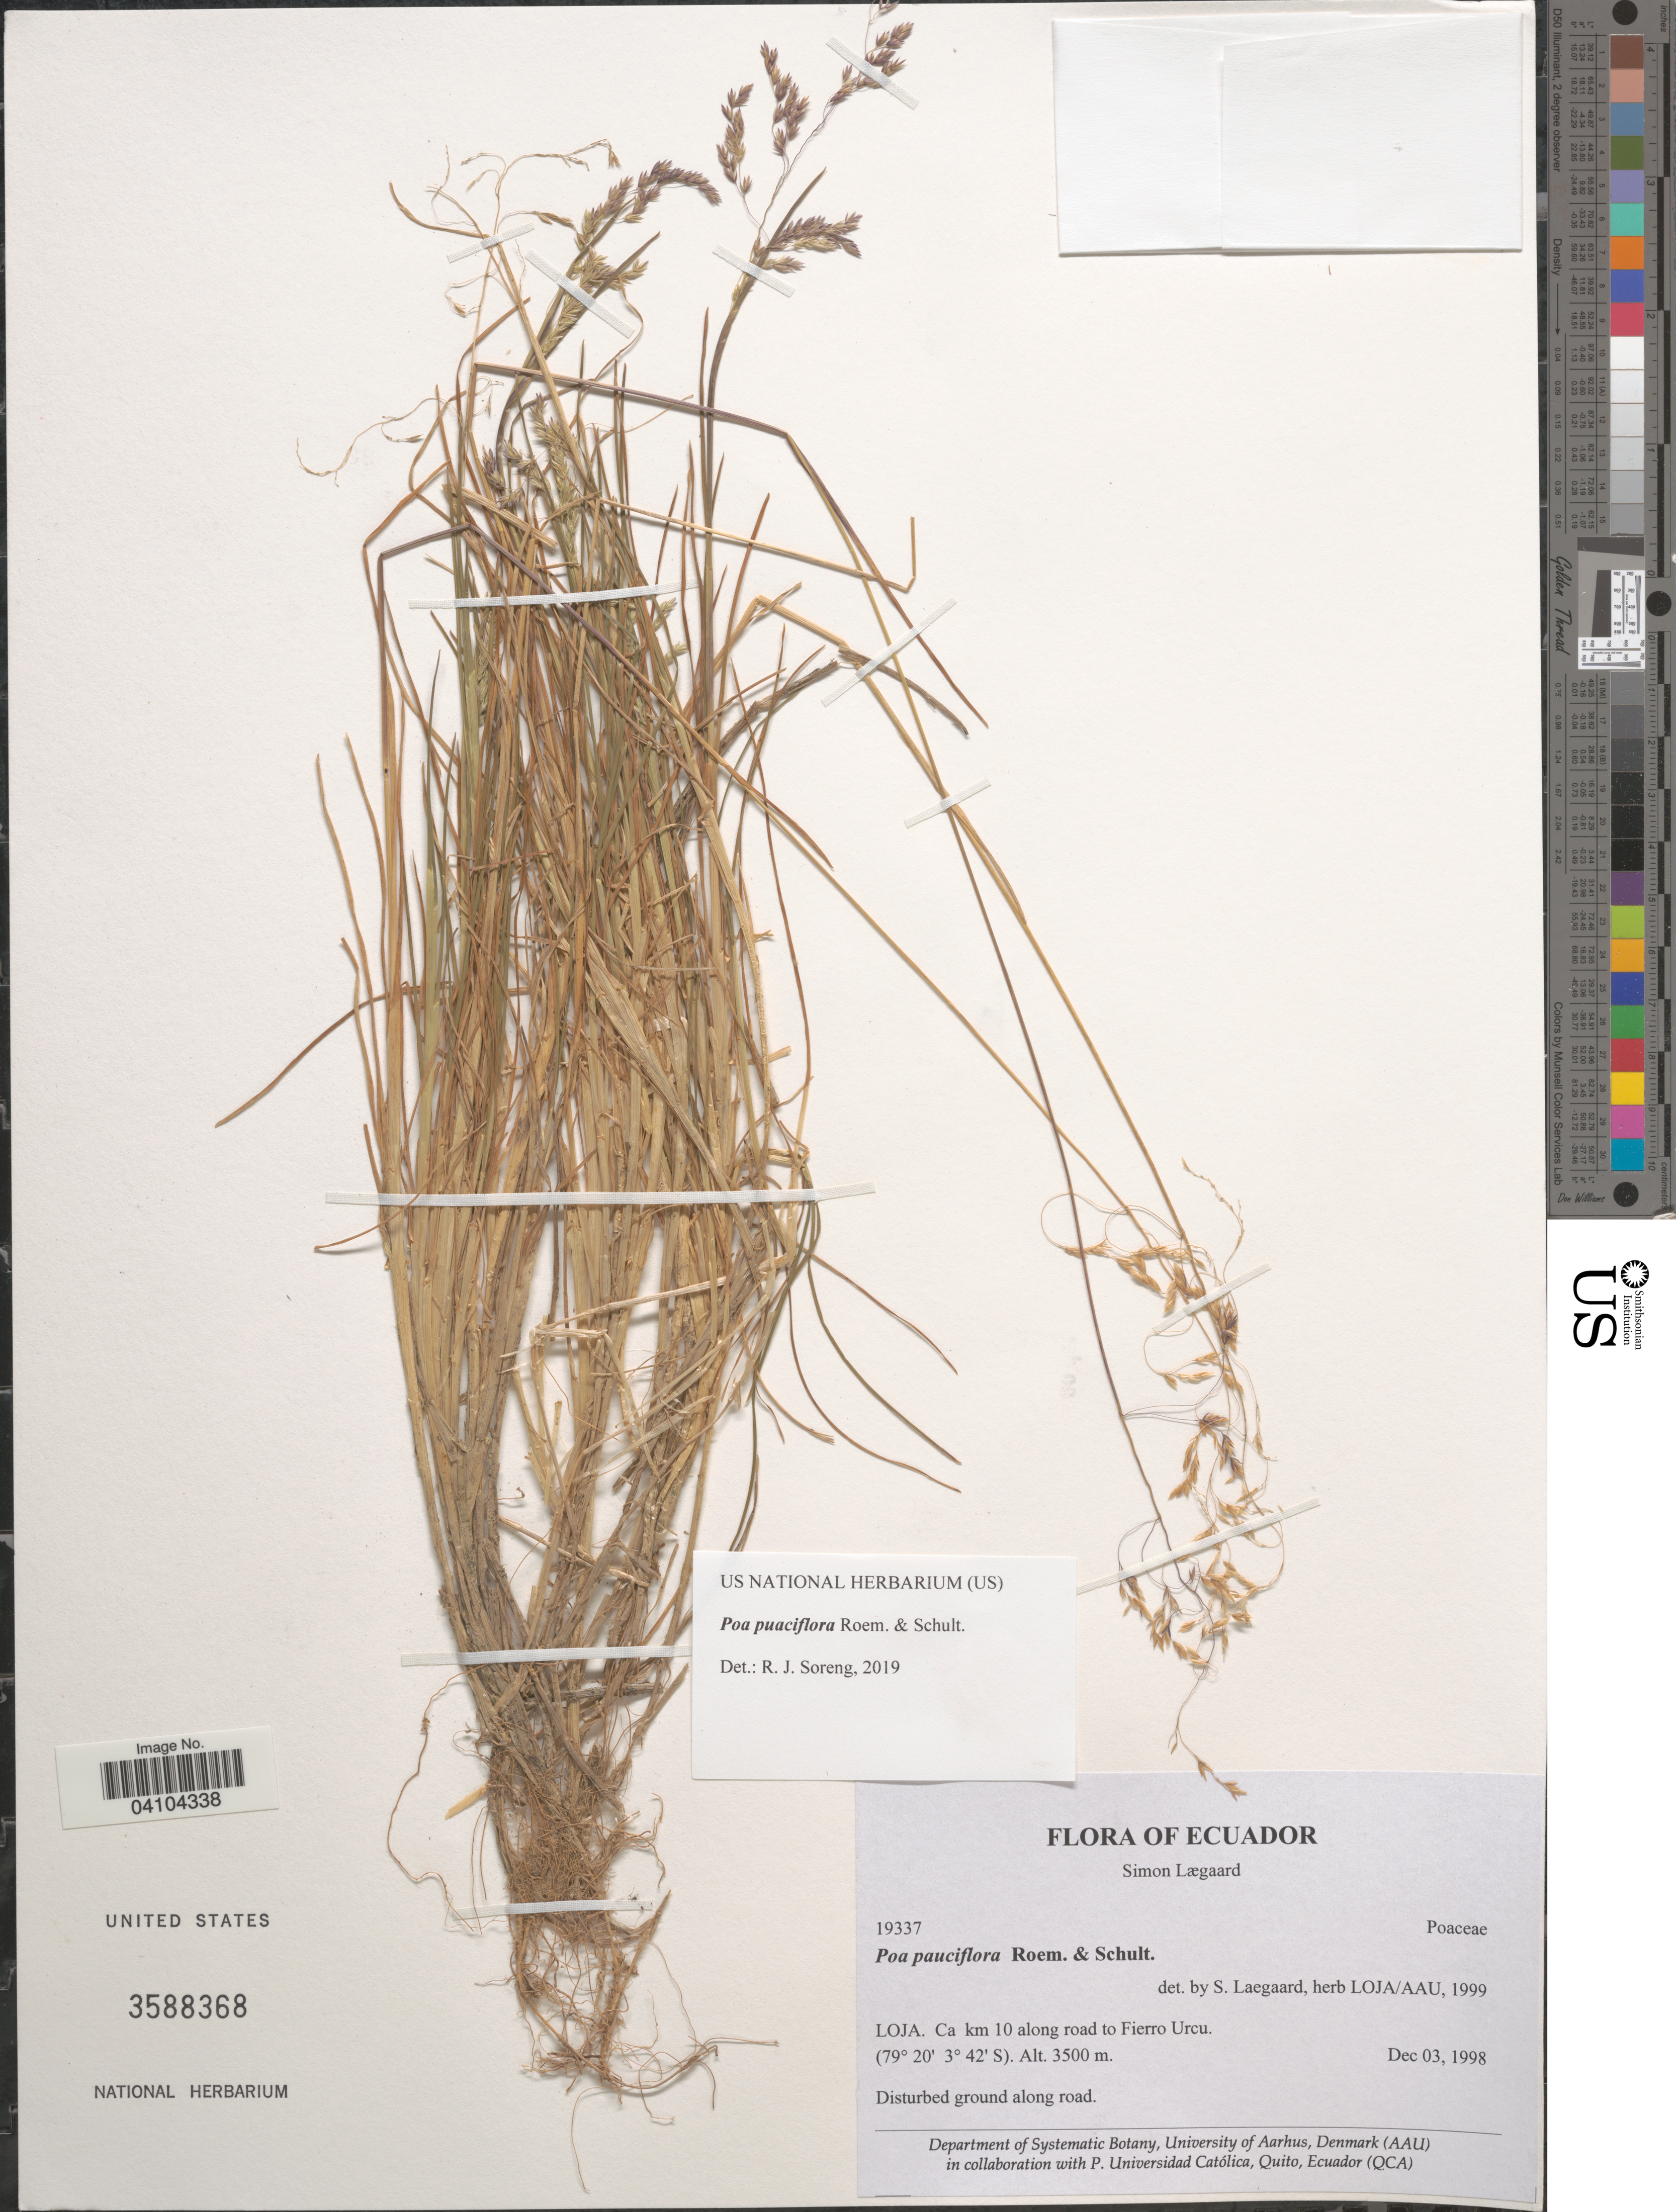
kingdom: Plantae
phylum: Tracheophyta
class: Liliopsida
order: Poales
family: Poaceae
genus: Poa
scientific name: Poa pauciflora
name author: Roem. & Schult.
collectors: S. Lægaard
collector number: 19337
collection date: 1998-12-03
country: Ecuador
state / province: Loja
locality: Ca km 10 along road to Fierro Urcu.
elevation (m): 3500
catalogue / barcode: US 3588368